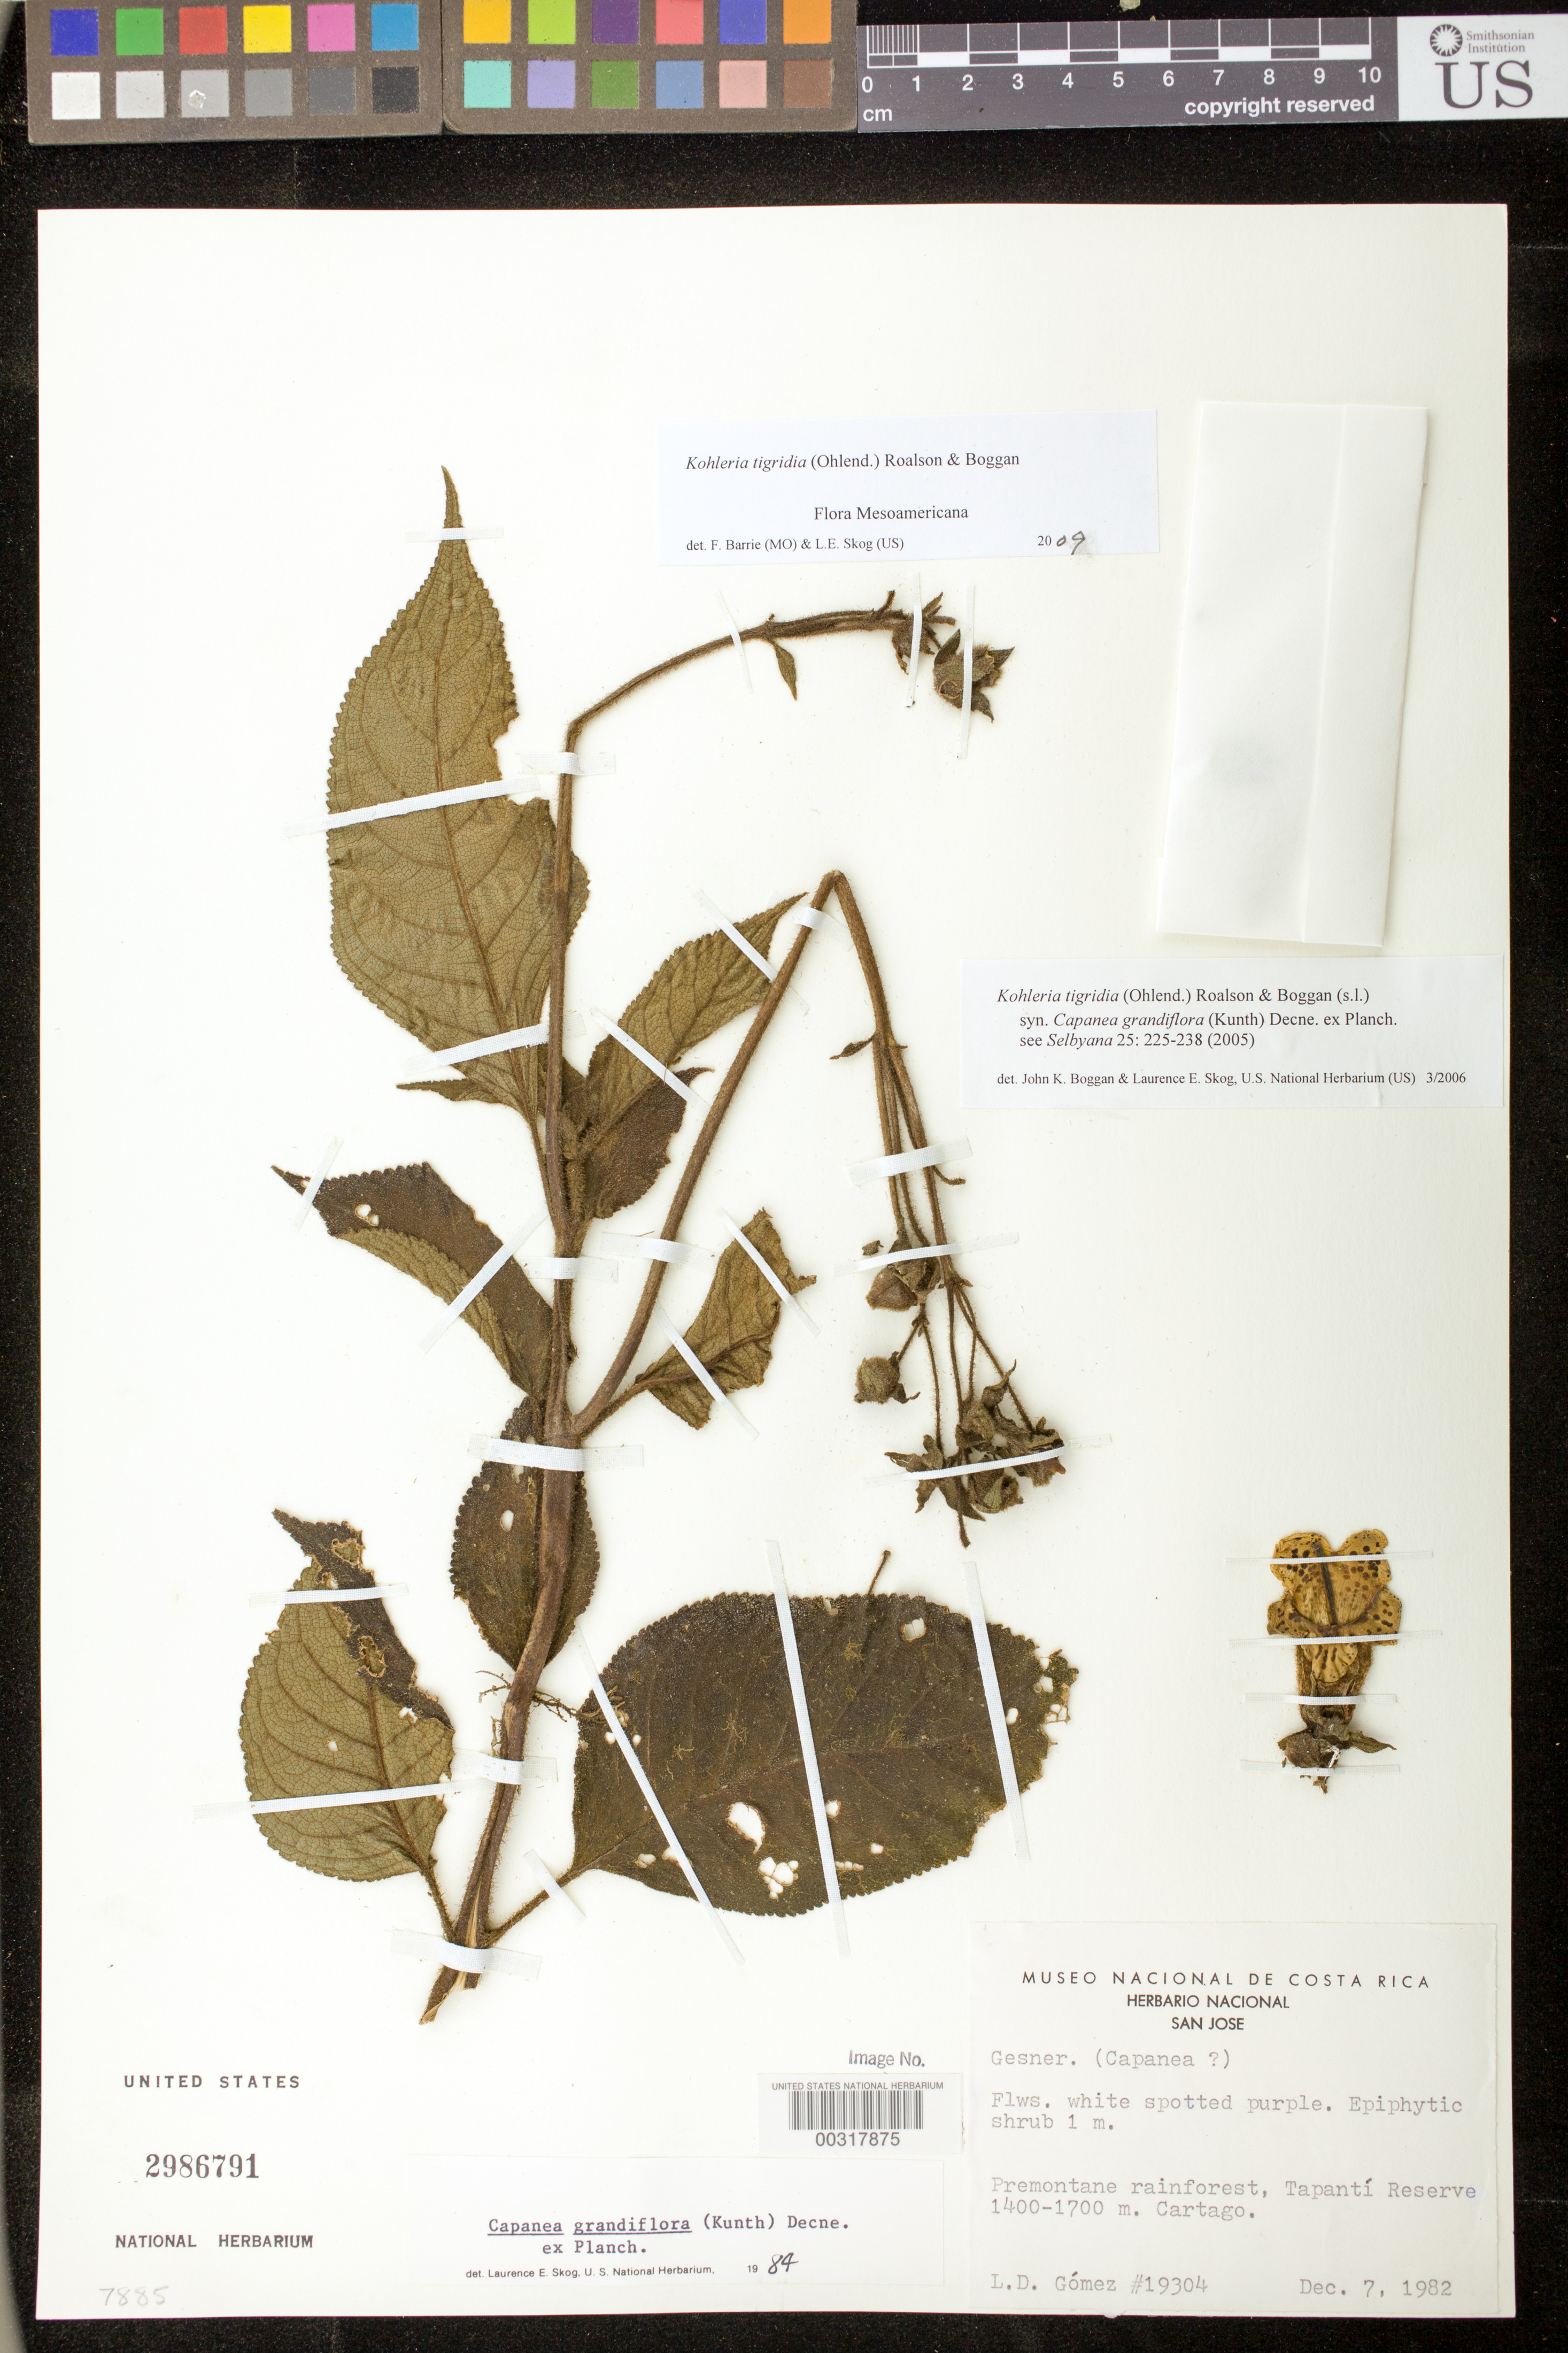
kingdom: Plantae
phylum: Tracheophyta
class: Magnoliopsida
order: Lamiales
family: Gesneriaceae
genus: Kohleria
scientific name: Kohleria tigridia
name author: (Ohlend.) Roalson & Boggan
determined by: Boggan, J. K.; Skog, L. E.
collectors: L. D. Gómez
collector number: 19304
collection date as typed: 07 Dec 1982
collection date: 1982-12-07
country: Costa Rica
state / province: Cartago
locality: Tapanti Reserve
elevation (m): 1400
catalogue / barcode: US 2986791